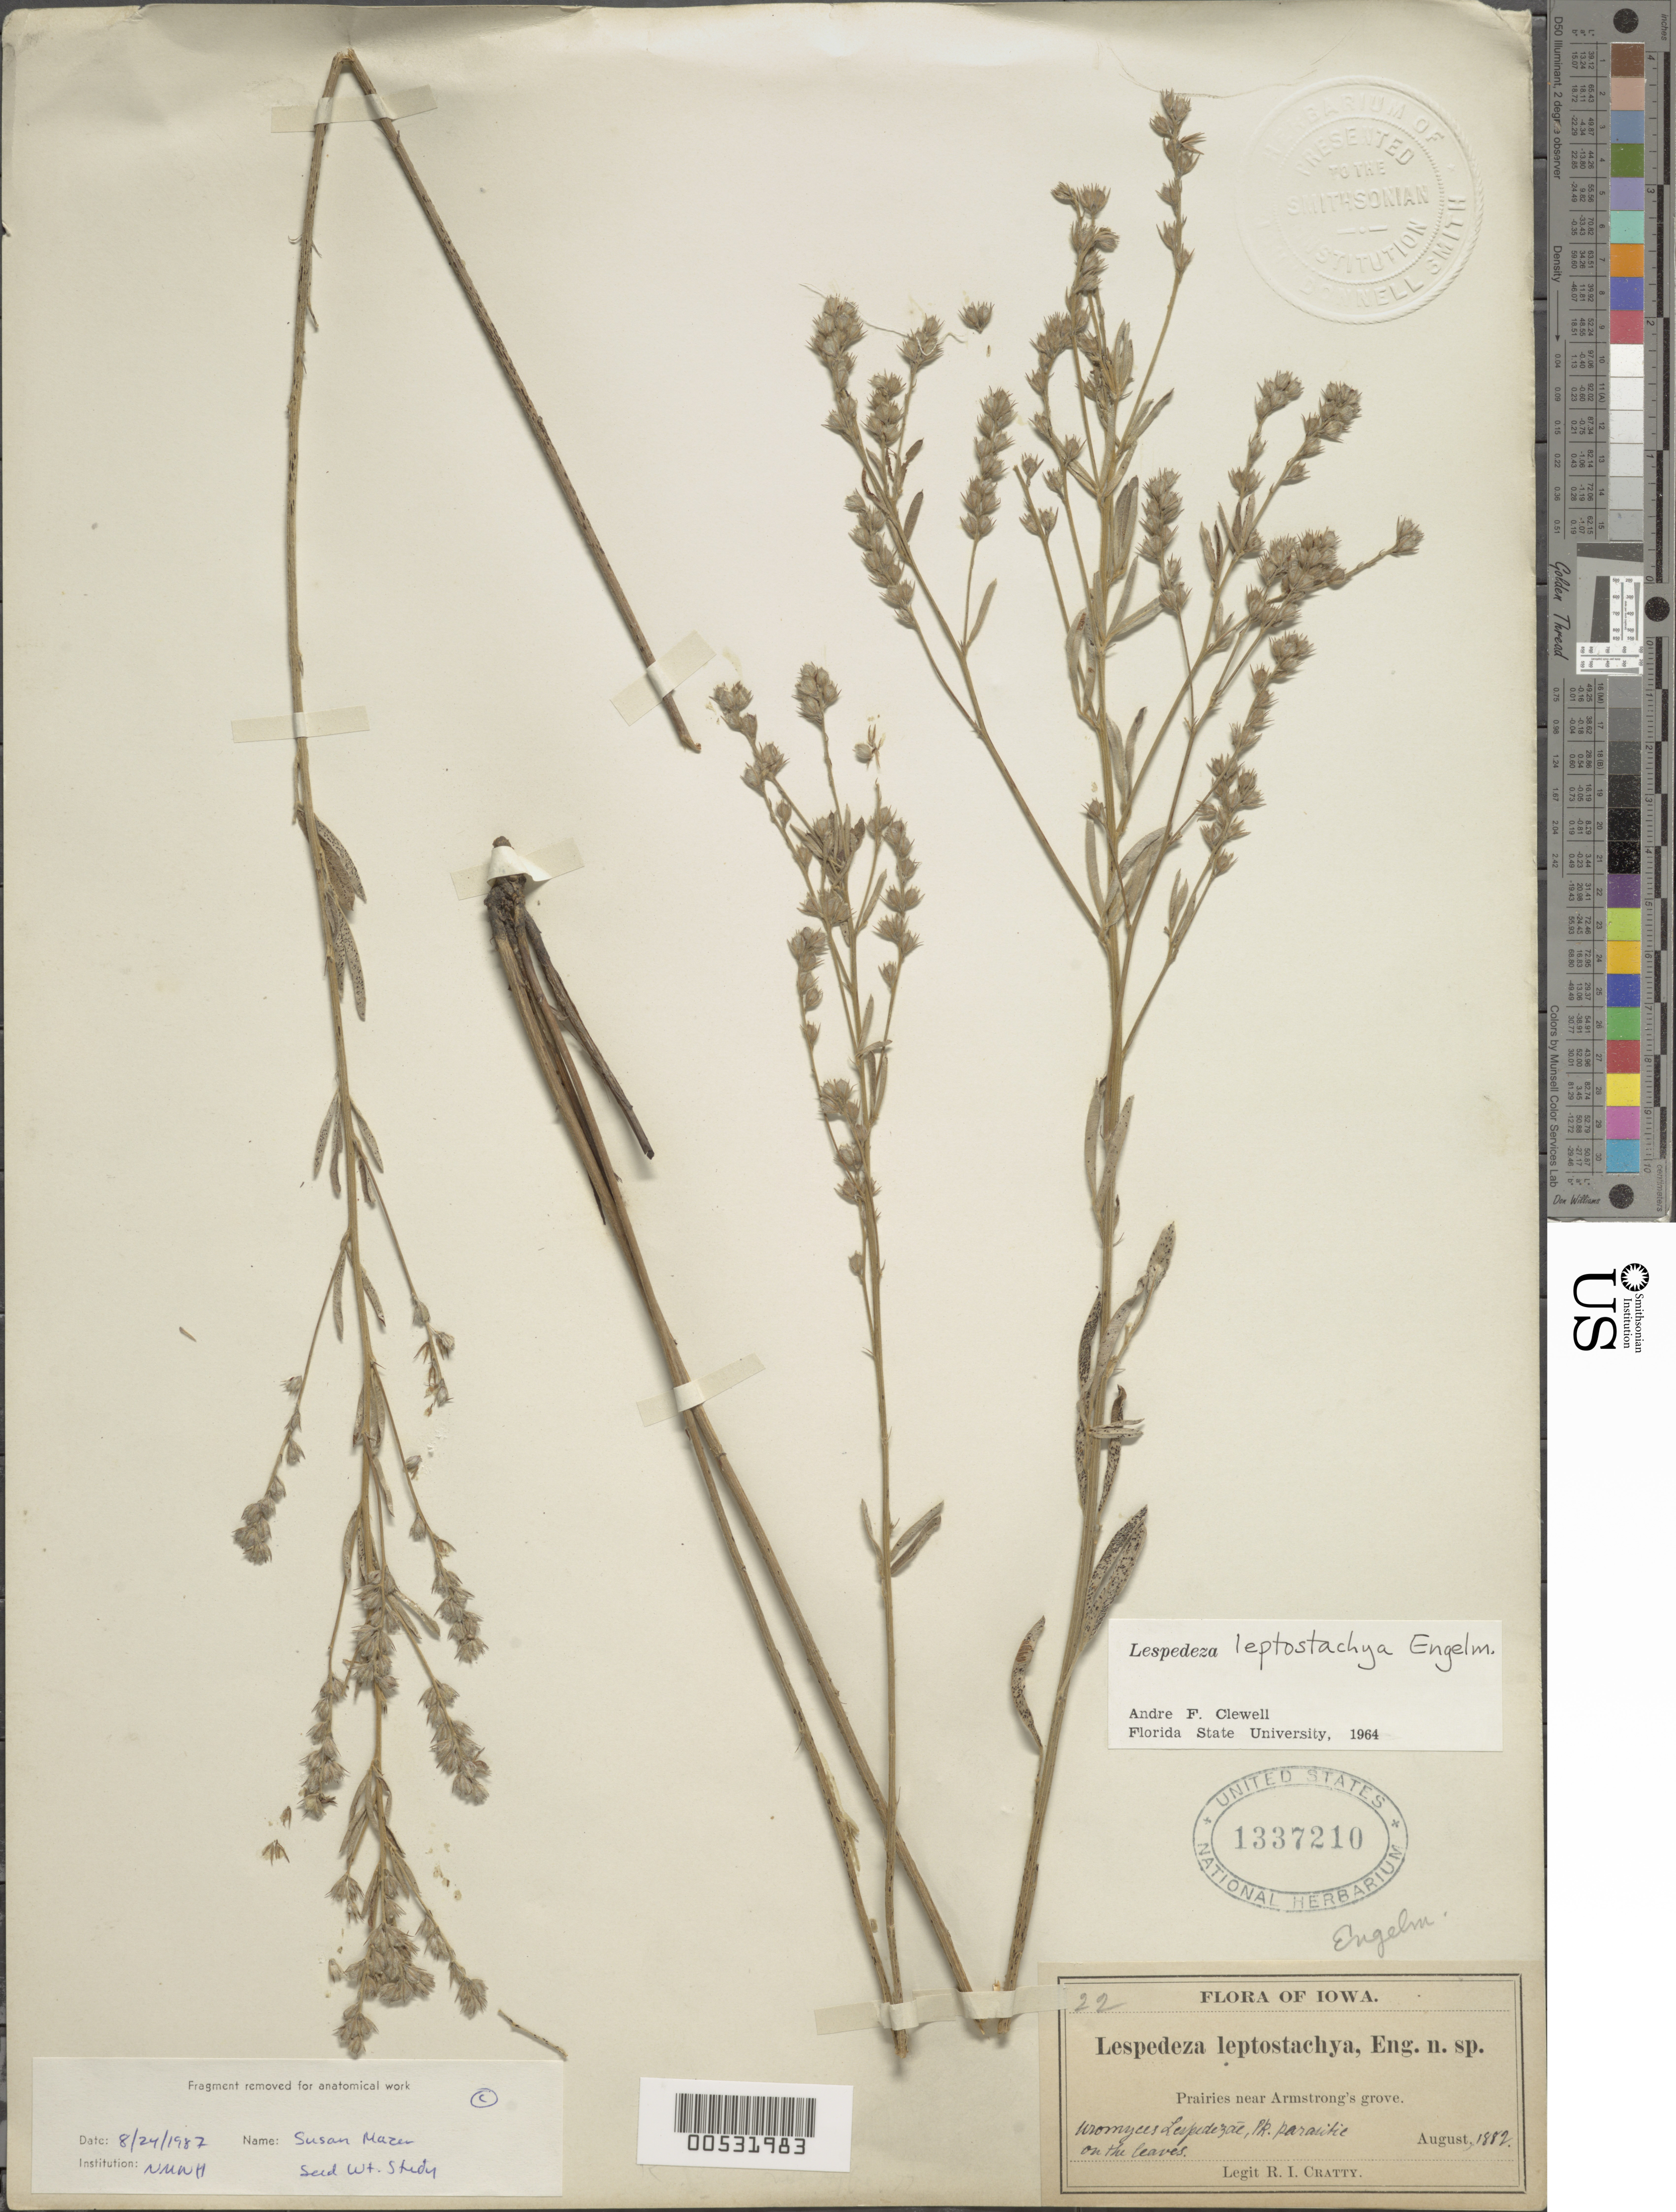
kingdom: Plantae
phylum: Tracheophyta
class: Magnoliopsida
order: Fabales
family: Fabaceae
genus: Lespedeza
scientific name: Lespedeza leptostachya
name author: Engelm.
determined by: Clewell, Andre Francis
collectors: R. Cratty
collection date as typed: Aug 1882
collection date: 1882-08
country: United States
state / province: Iowa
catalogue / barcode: US 1337210